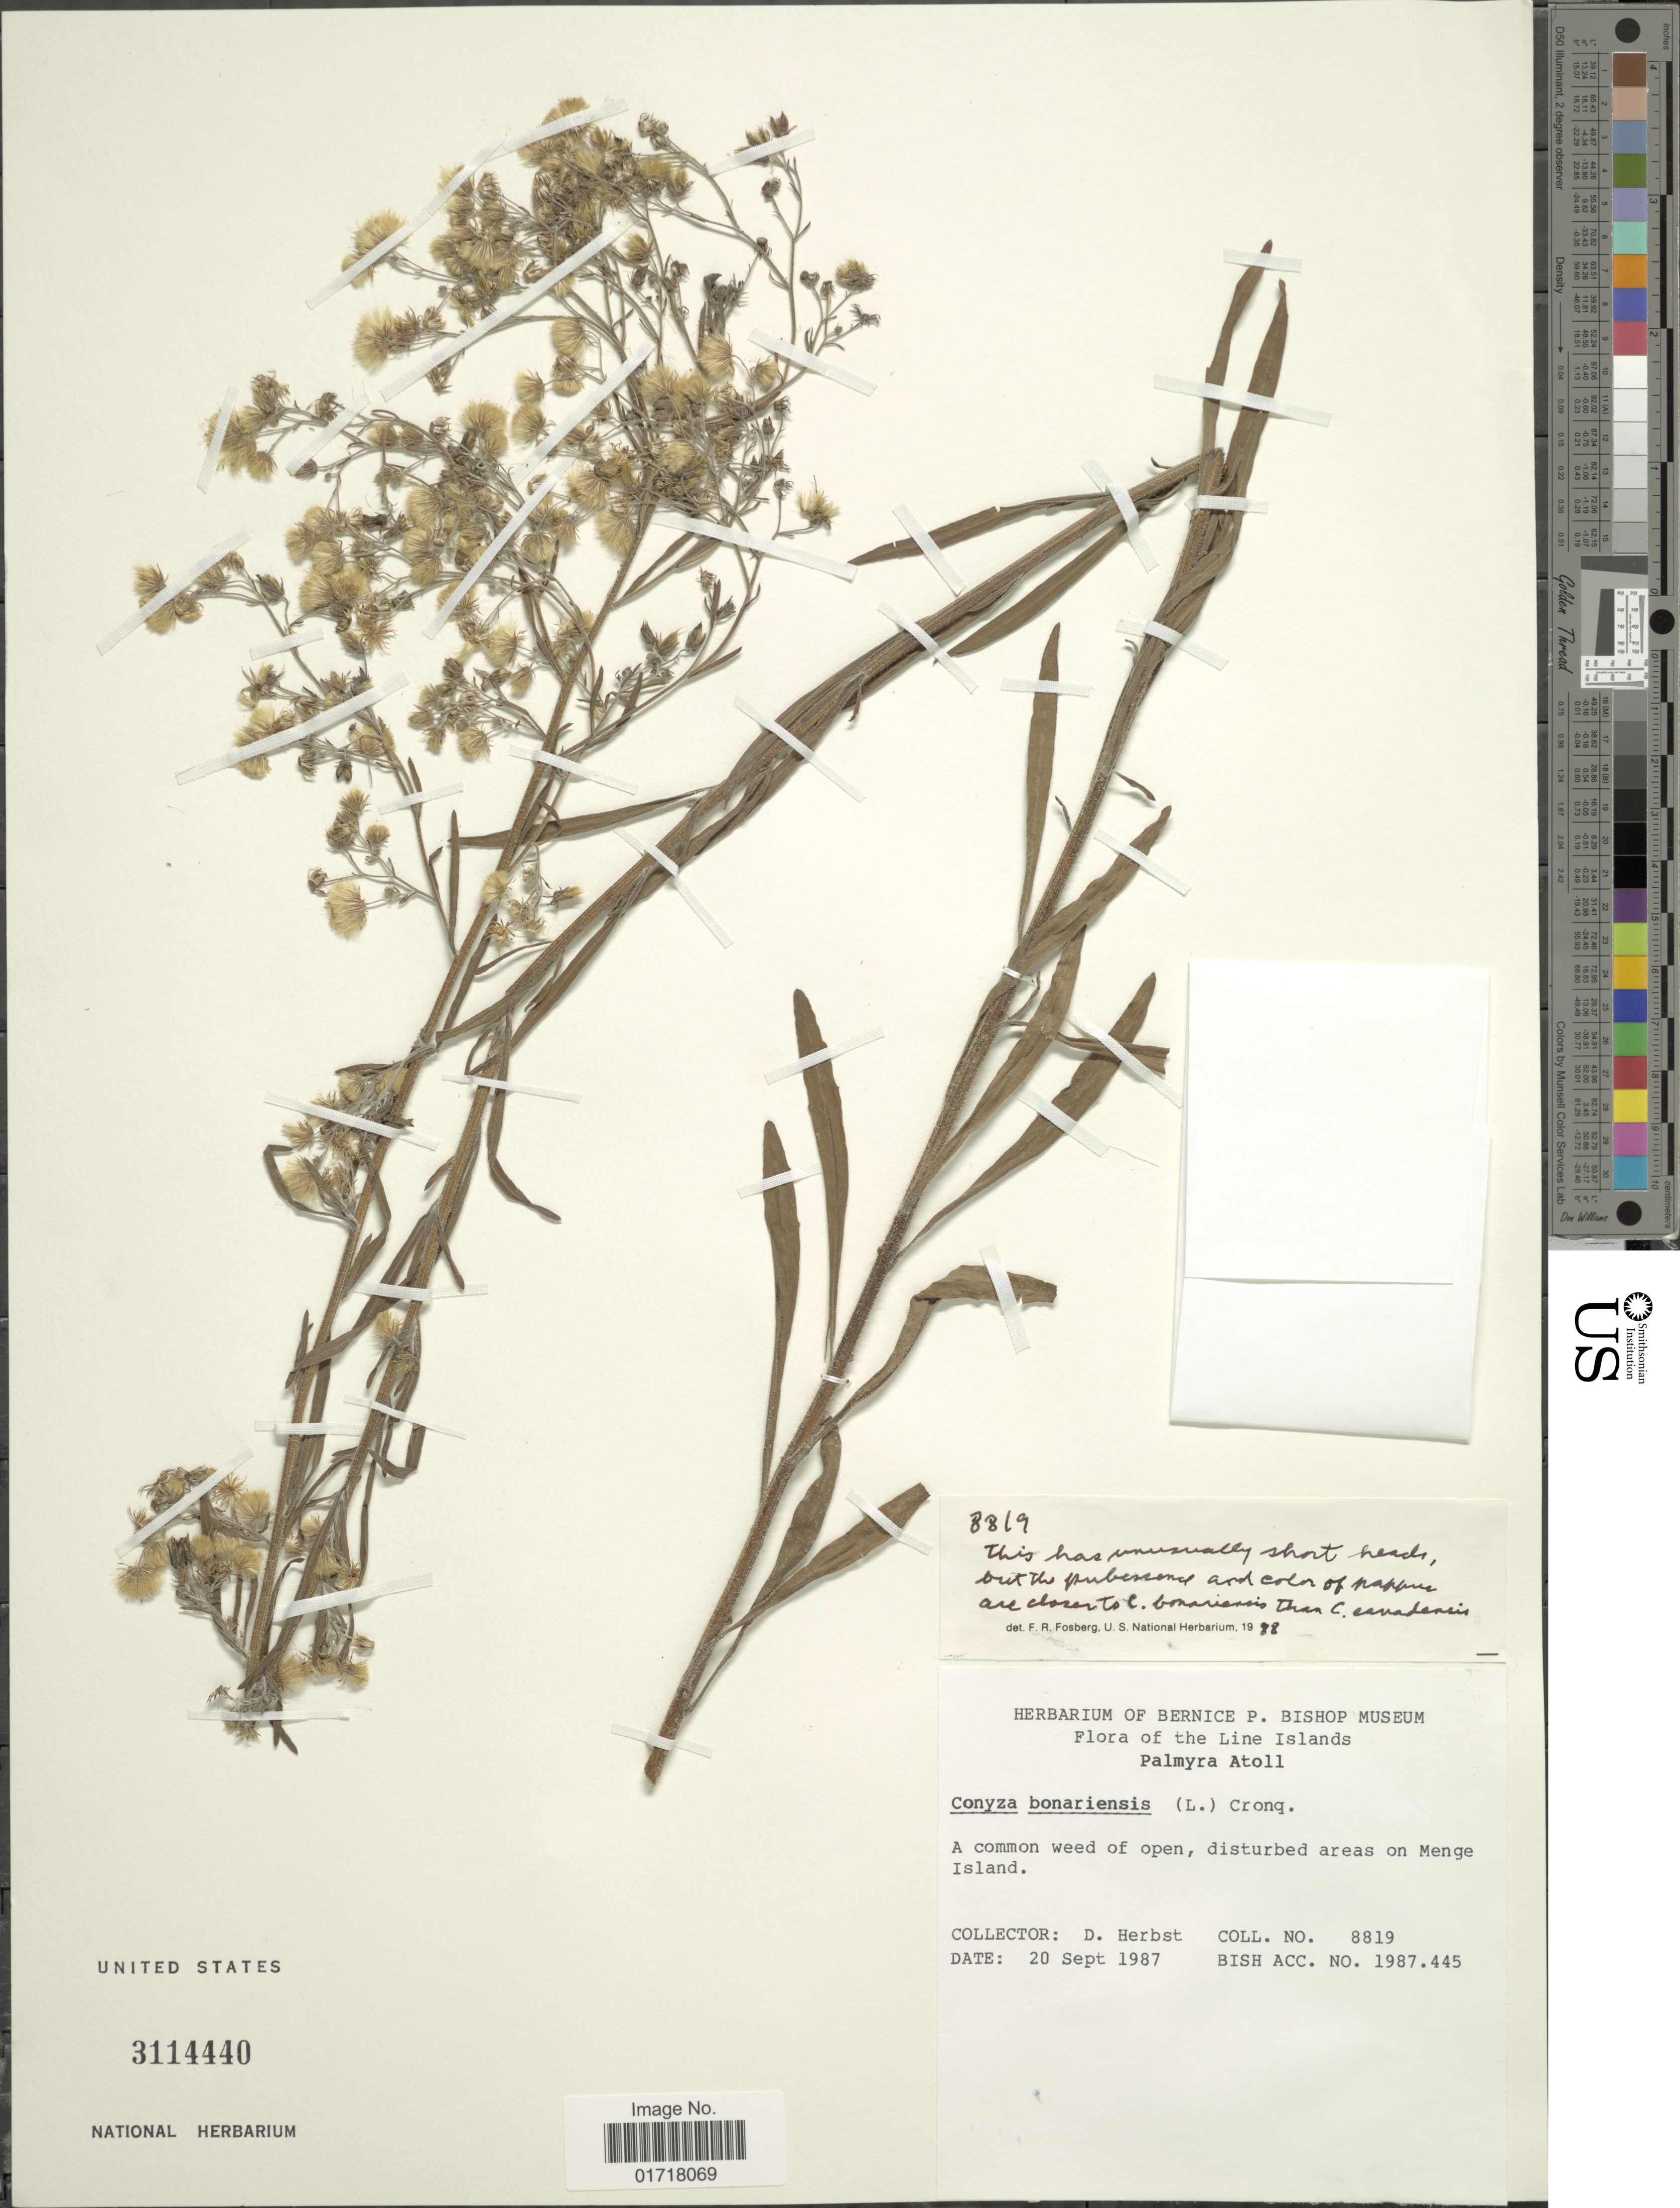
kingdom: Plantae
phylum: Tracheophyta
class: Magnoliopsida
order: Asterales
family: Asteraceae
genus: Erigeron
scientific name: Erigeron bonariensis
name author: L.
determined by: Wagner, W. L., (BOT), Smithsonian Institution - National Museum of Natural History (UNITED STATES)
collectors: D. Herbst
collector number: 8819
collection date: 1987-09-20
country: Kiribati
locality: The Line Islands, Palmyra Atoll, Menge Island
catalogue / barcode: US 3114440